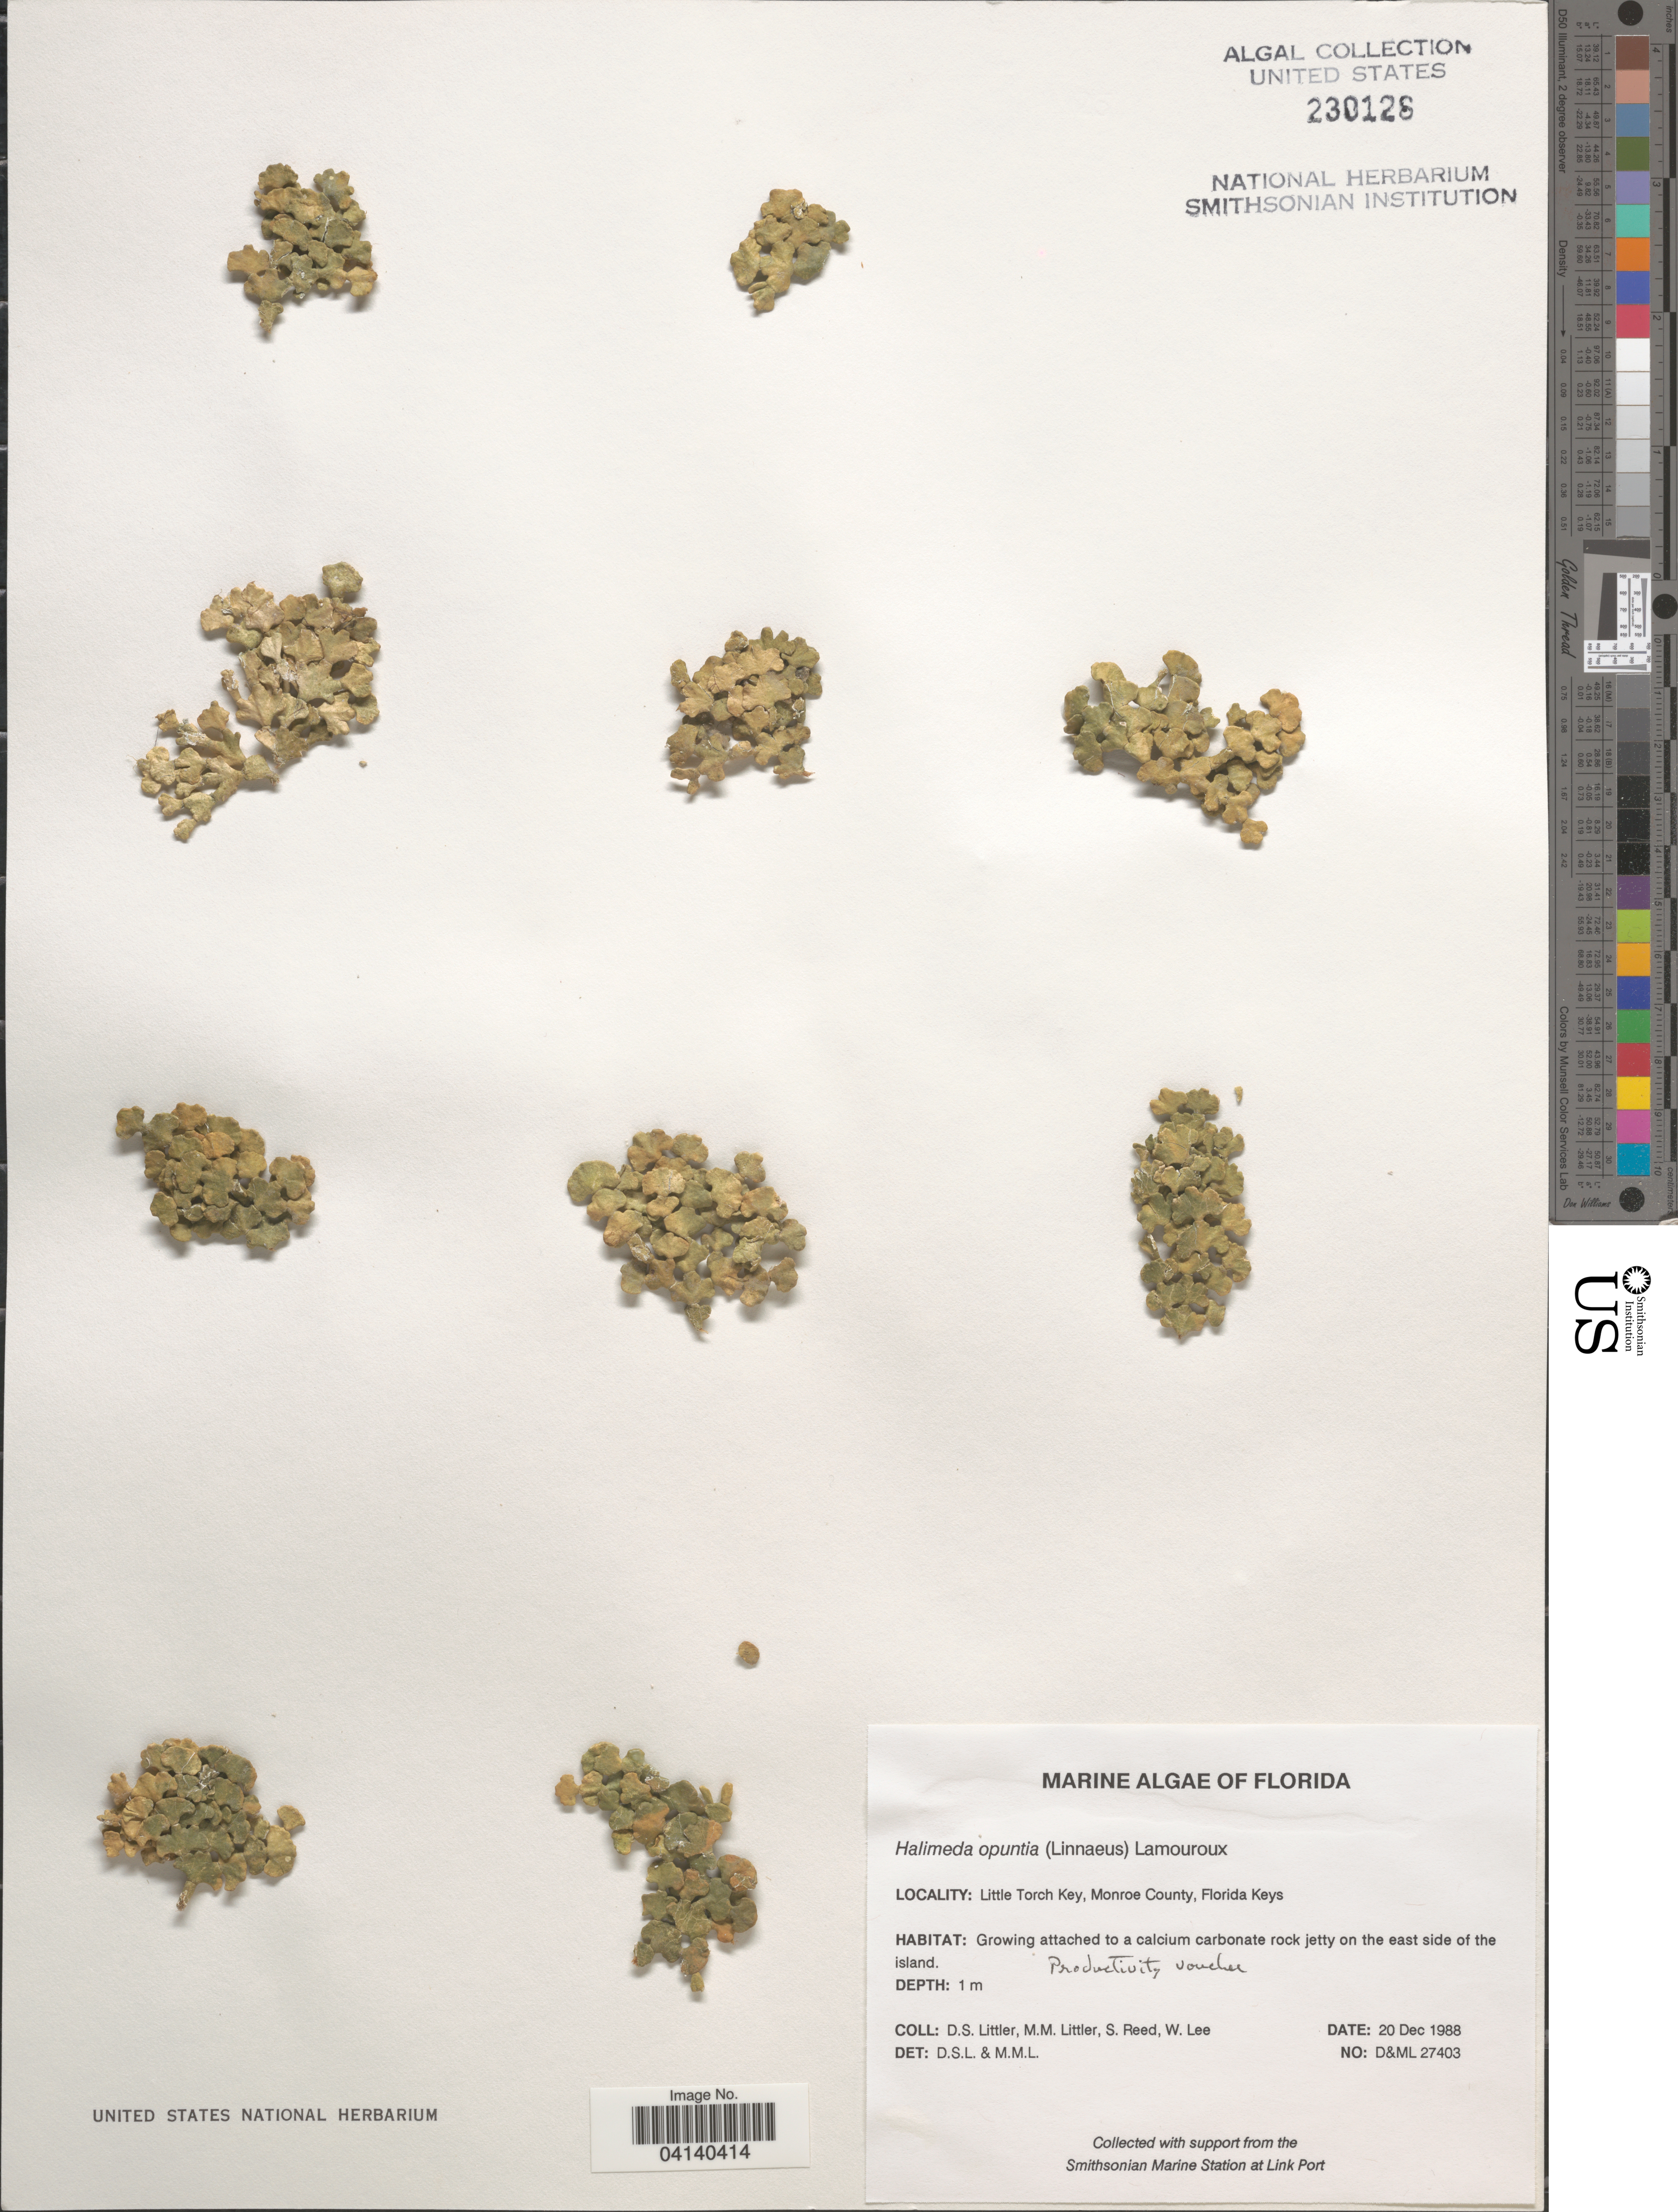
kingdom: Plantae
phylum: Chlorophyta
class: Ulvophyceae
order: Bryopsidales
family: Halimedaceae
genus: Halimeda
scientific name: Halimeda opuntia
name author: (L.) J.V.Lamouroux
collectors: D. S. Littler, S. Reed & W. Lee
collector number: D&ML27403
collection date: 1988-12-20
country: United States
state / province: Florida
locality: Little Torch Key, Monroe County, Florida Keys. On the east side of the island.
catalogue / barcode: US 230128